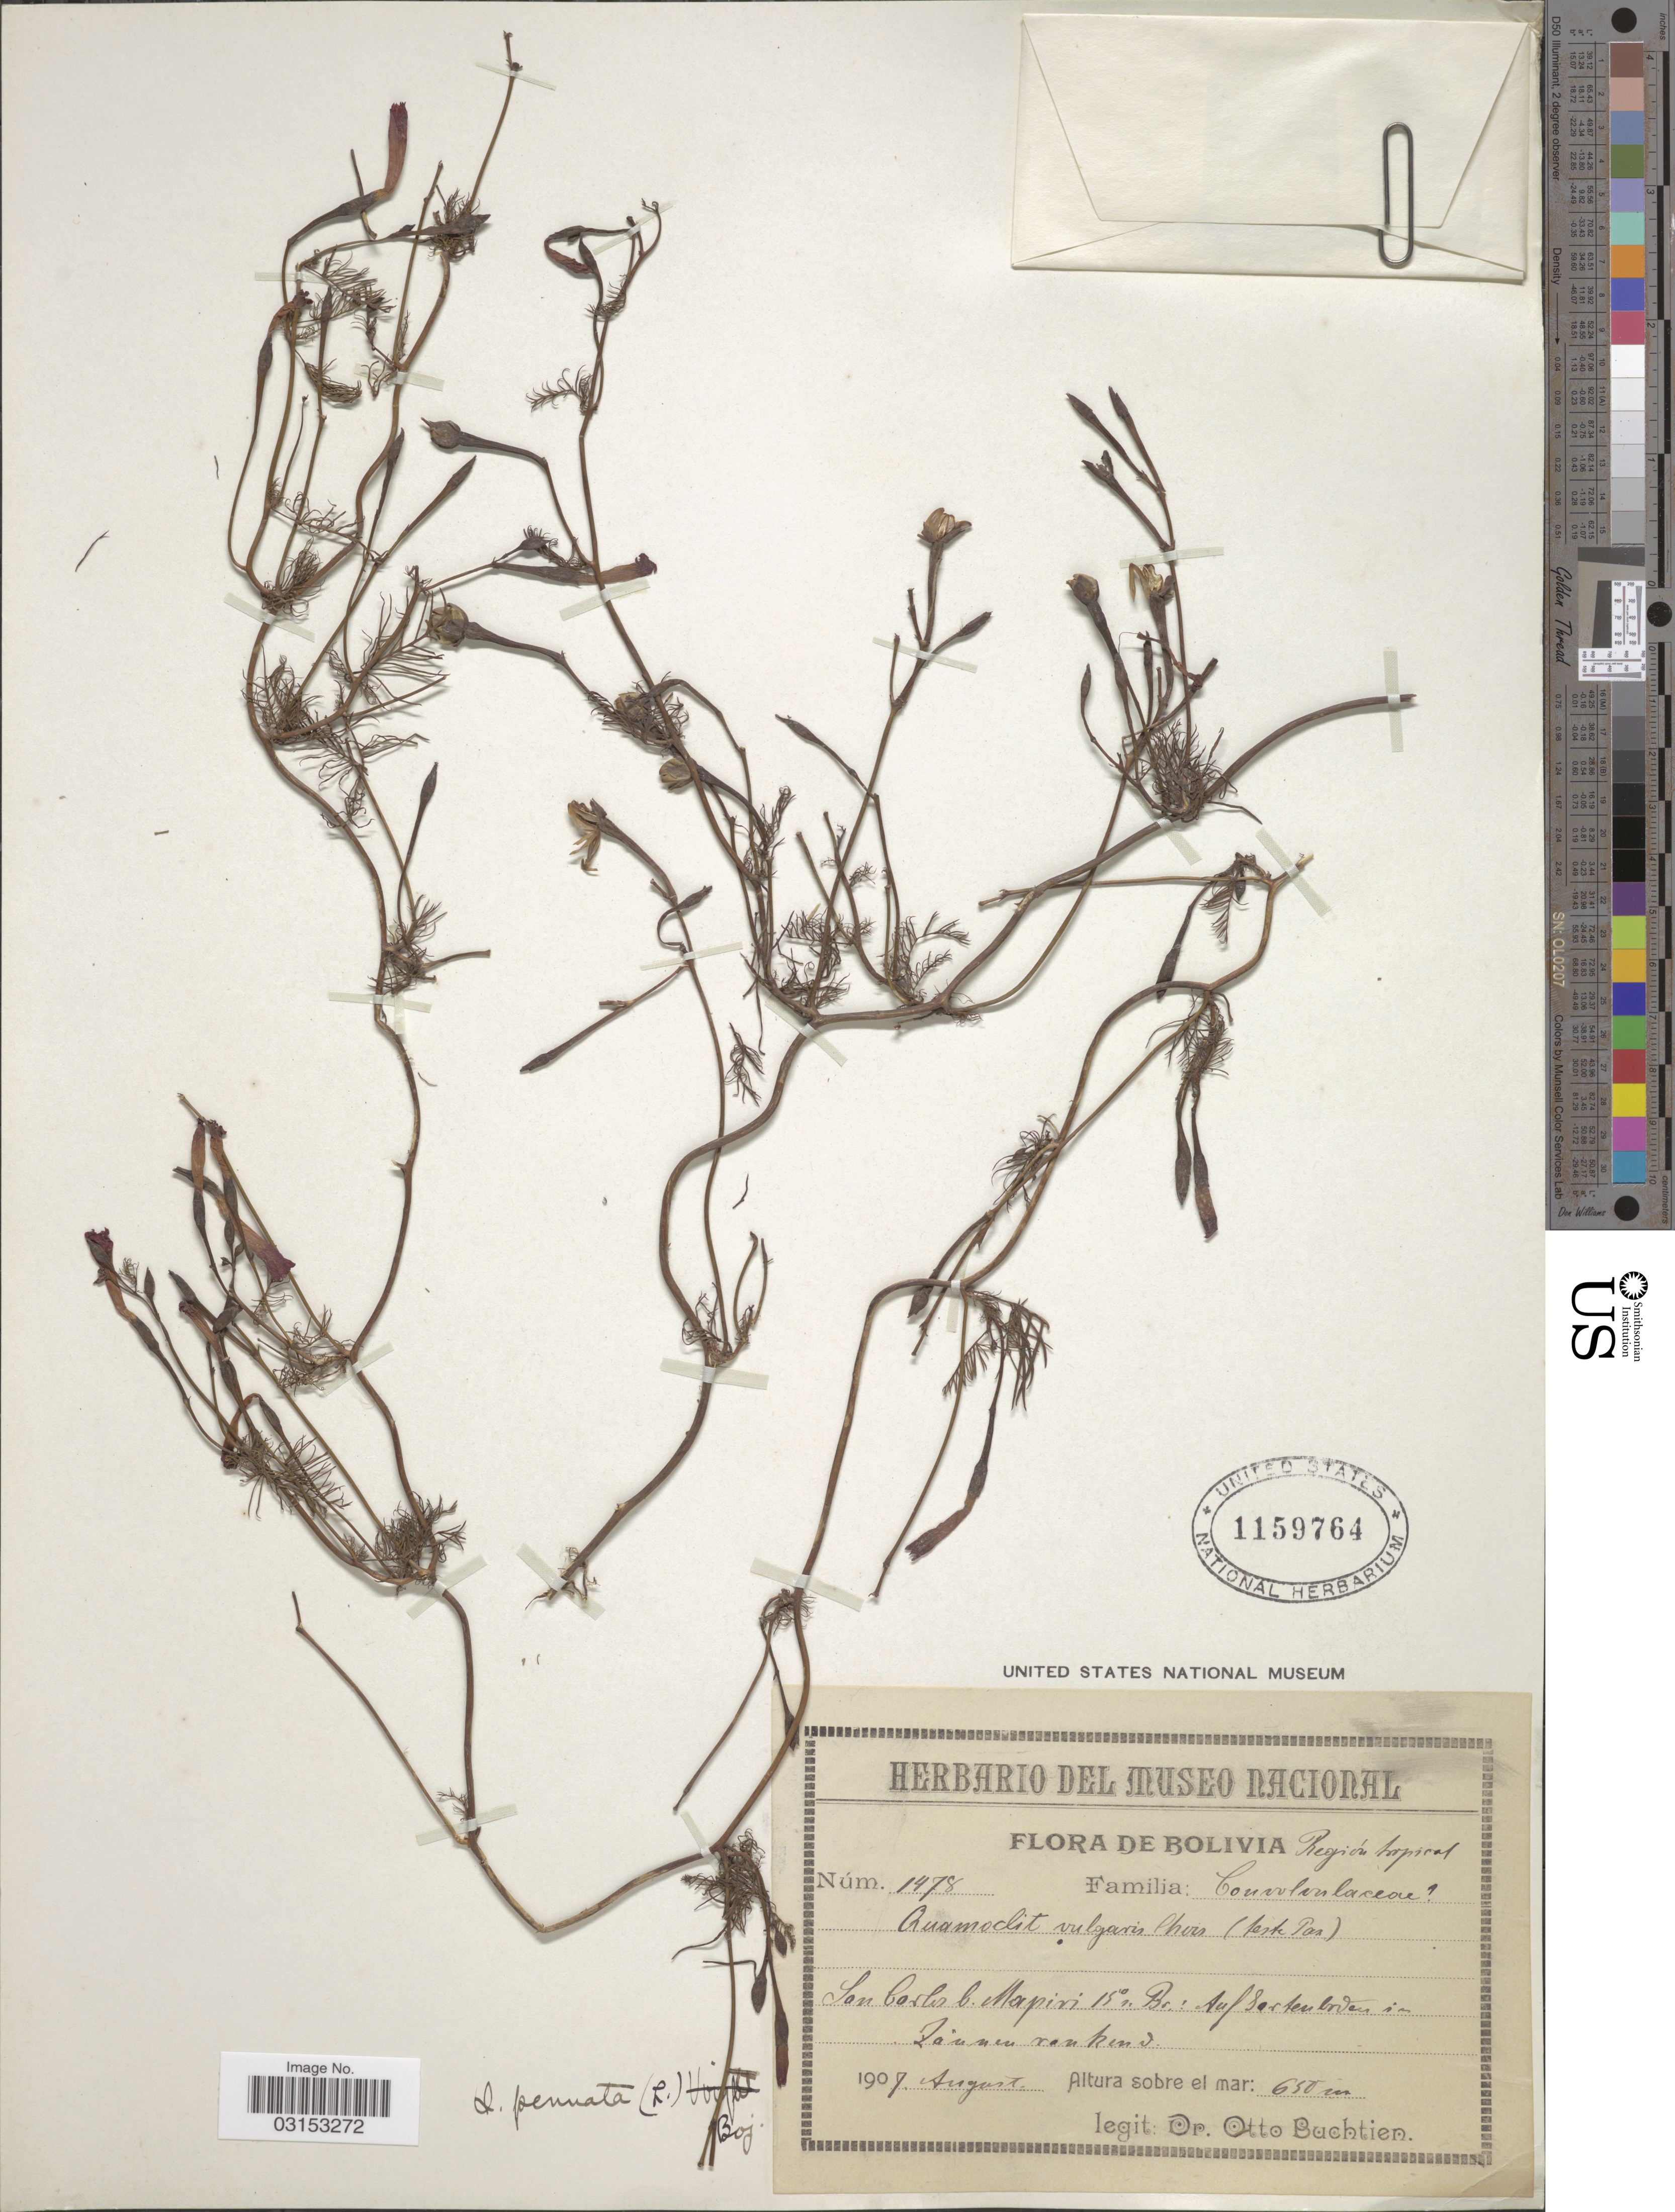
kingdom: Plantae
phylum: Tracheophyta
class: Magnoliopsida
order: Solanales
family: Convolvulaceae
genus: Ipomoea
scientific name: Ipomoea quamoclit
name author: L.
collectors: O. Buchtien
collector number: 1478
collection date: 1907-08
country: Bolivia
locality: Región tropical. San Carlos l. Mapiri 15° s. Br.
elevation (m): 650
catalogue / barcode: US 1159764